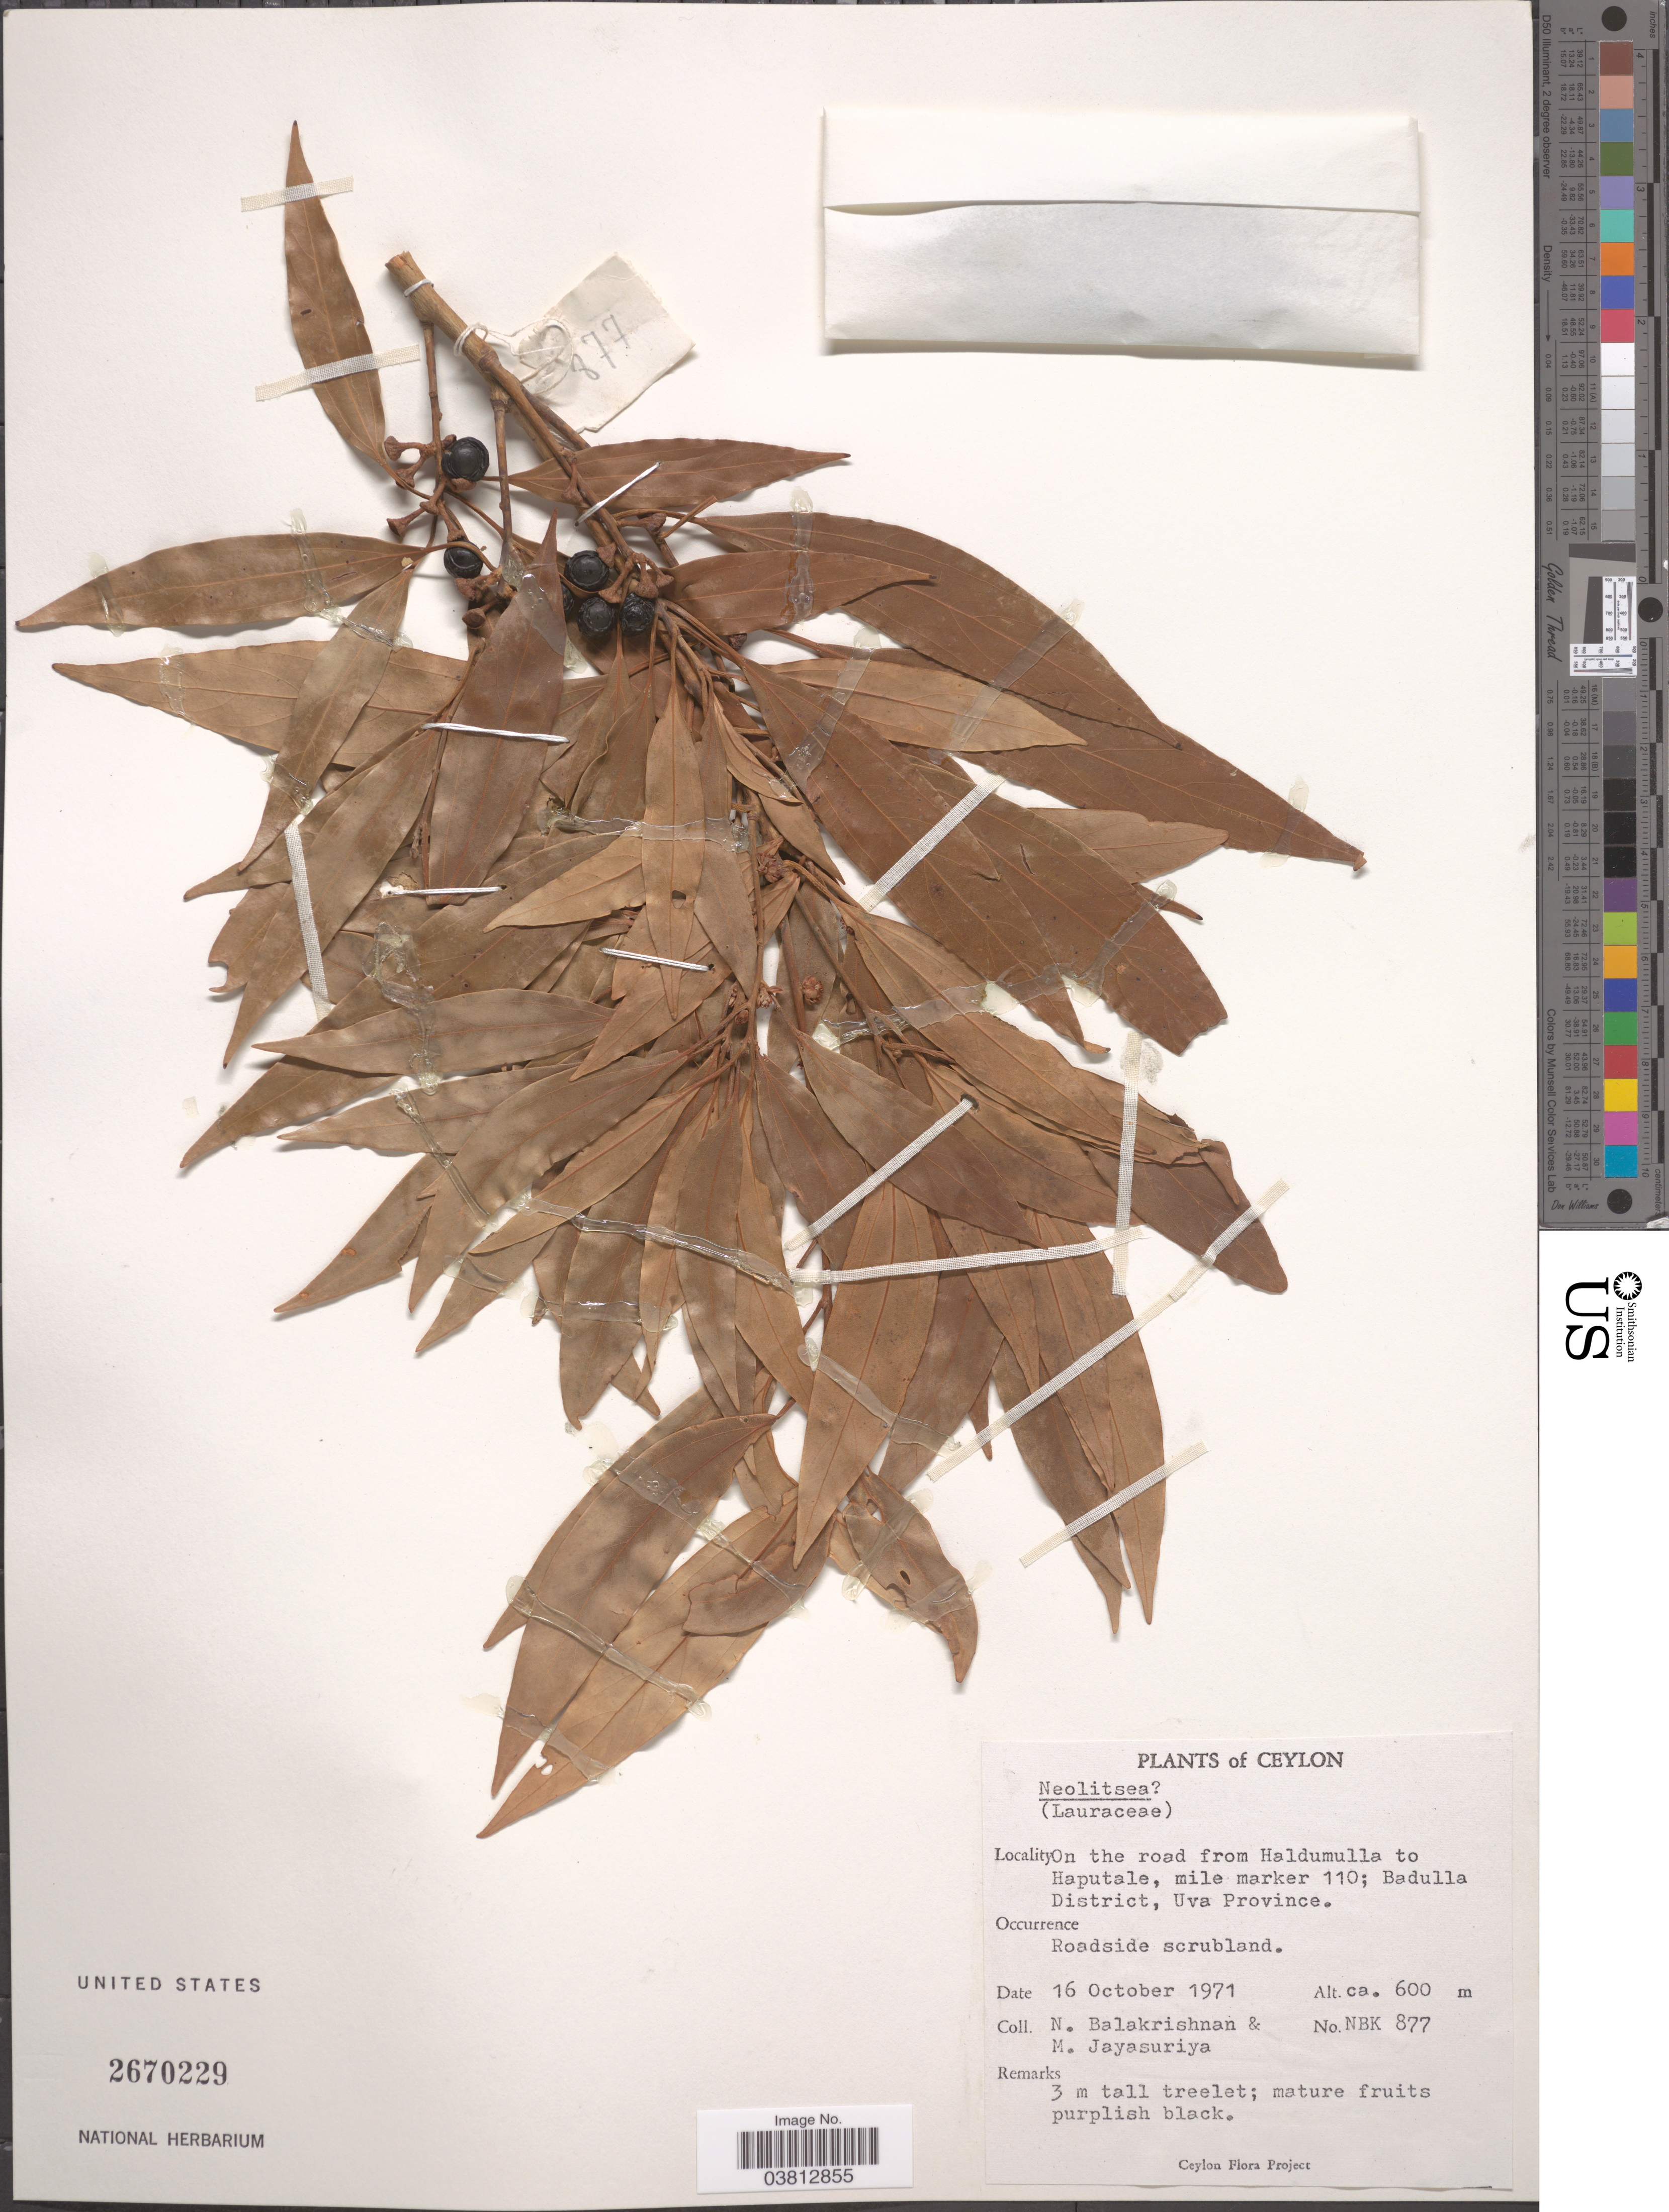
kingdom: Plantae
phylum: Tracheophyta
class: Magnoliopsida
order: Laurales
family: Lauraceae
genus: Neolitsea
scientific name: Neolitsea sp.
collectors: N. Balakrishnan & M. Jayasuriya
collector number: NBK 877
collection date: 1971-10-16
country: Sri Lanka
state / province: Uva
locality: Ceylon. On the road from Haldumulla to Haputale, mile marker 110; Badulla District.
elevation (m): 600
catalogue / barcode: US 2670229